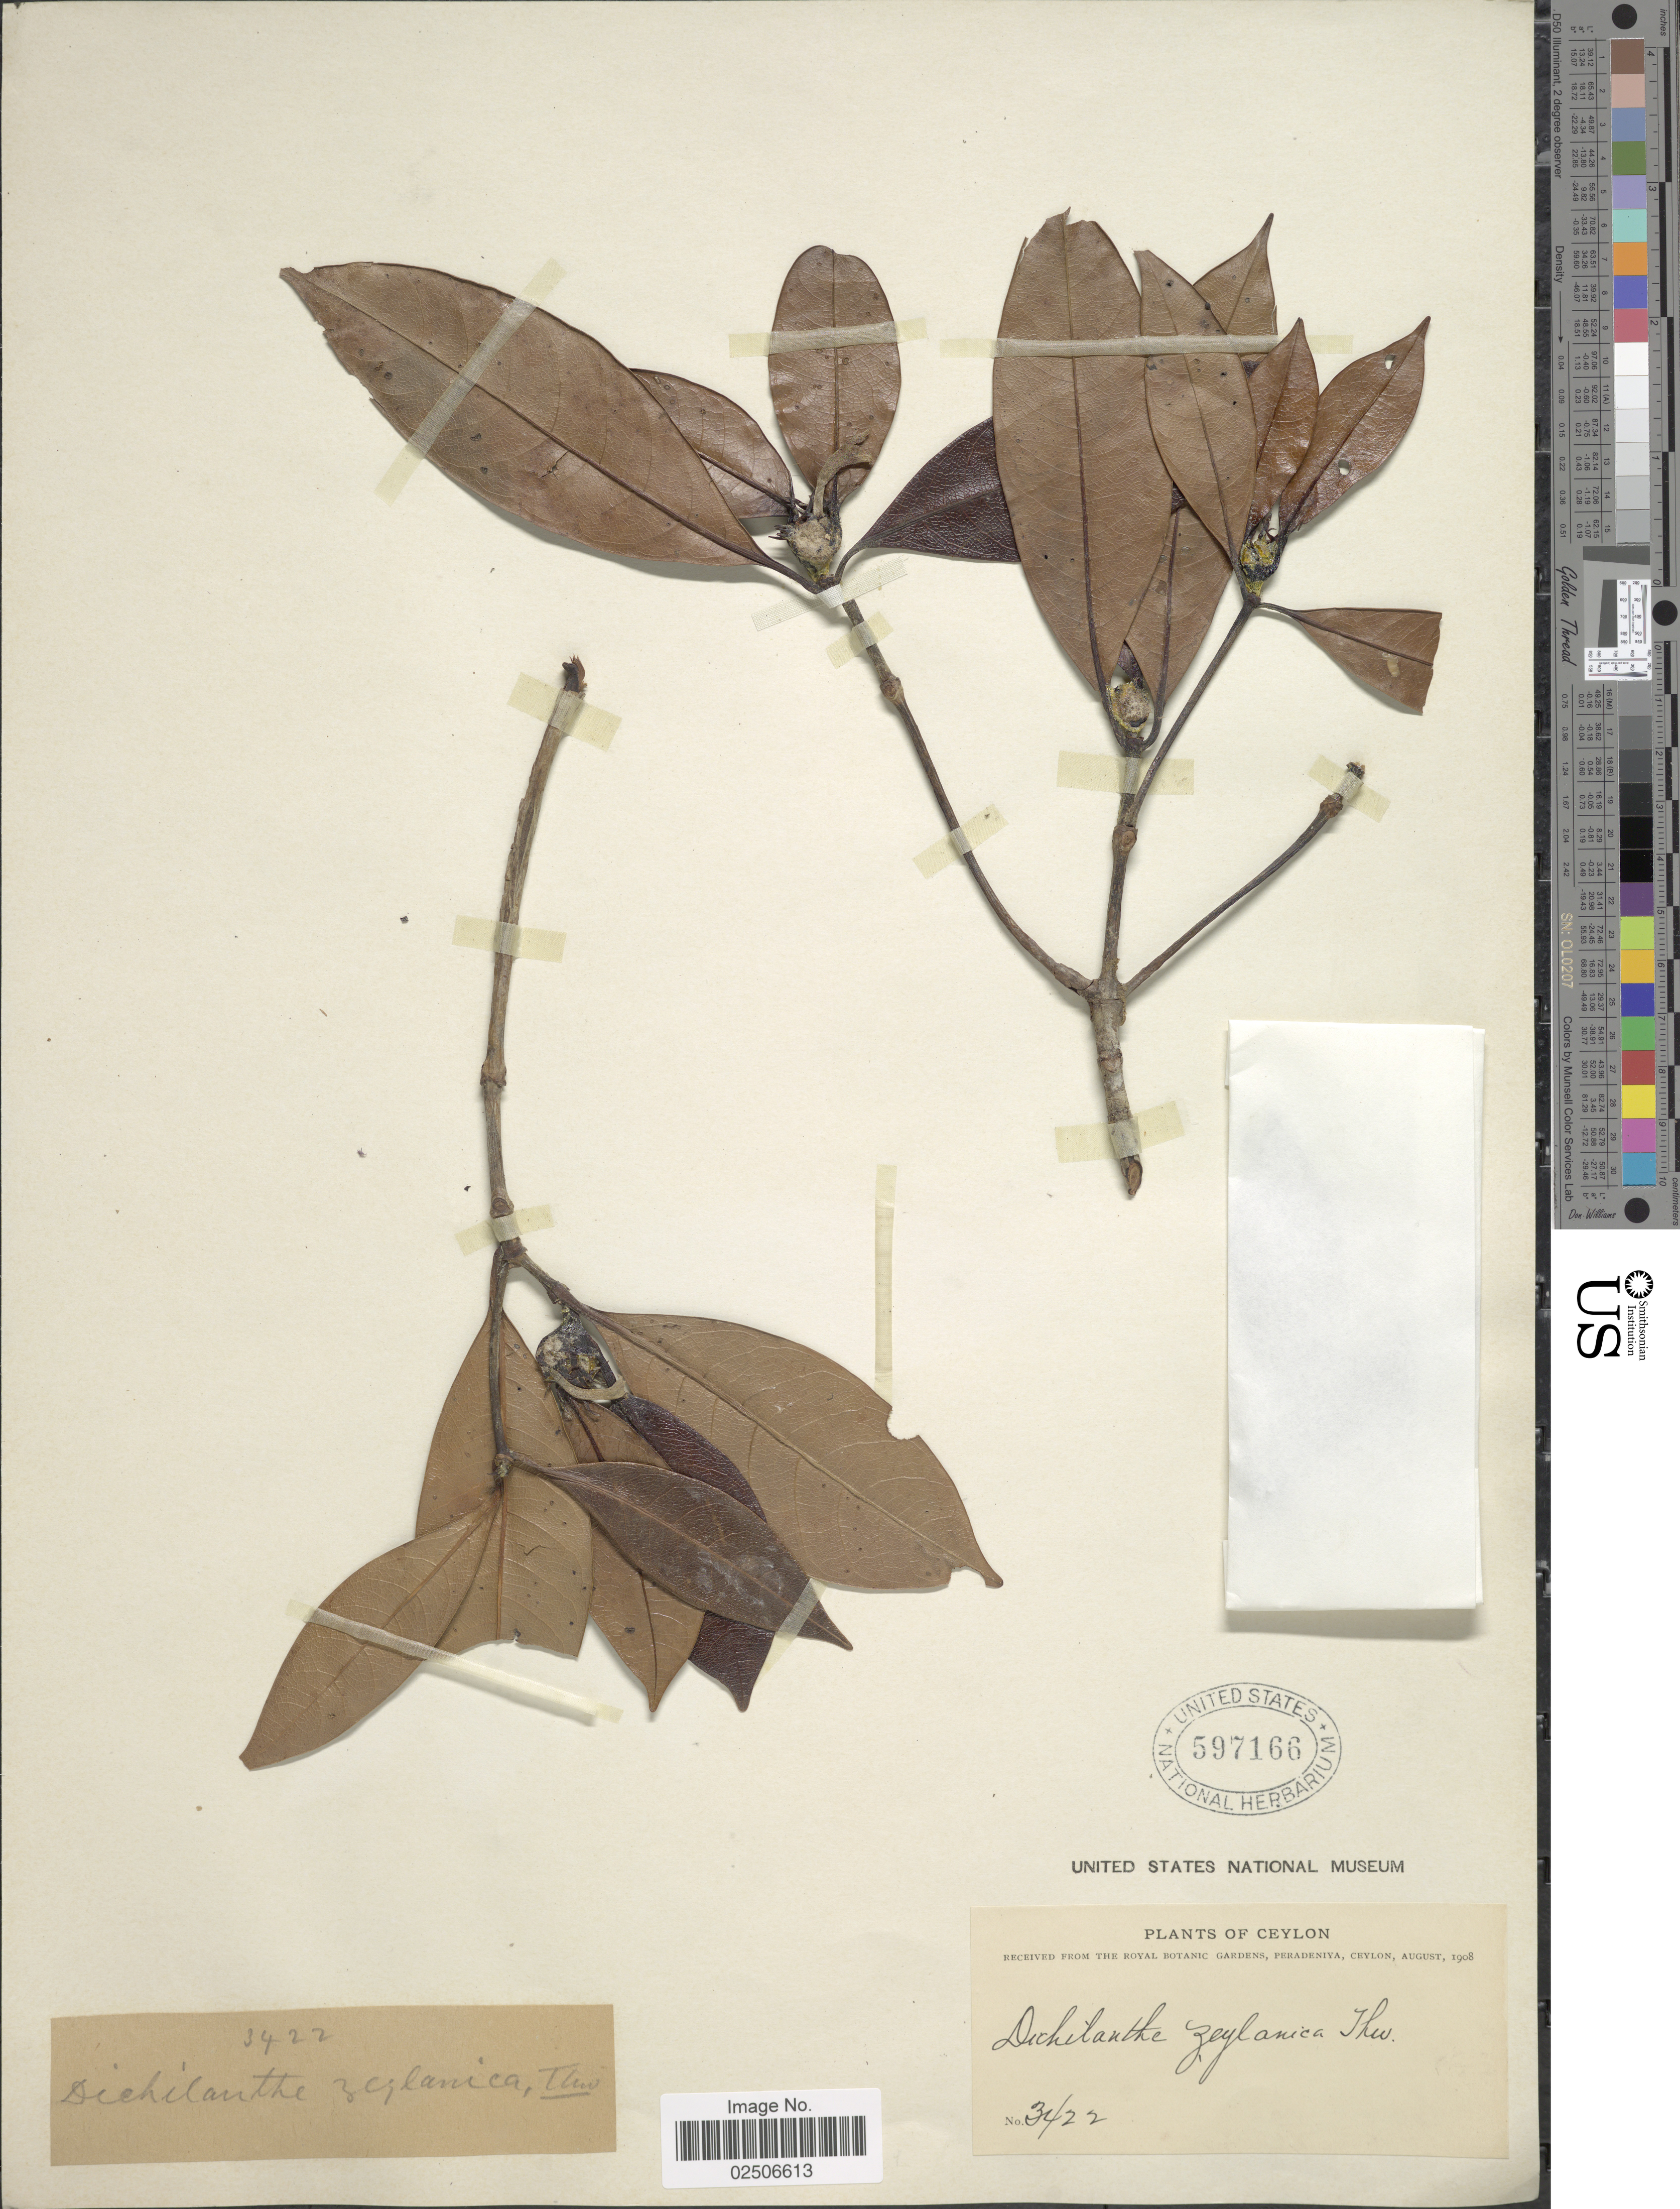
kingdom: Plantae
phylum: Tracheophyta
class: Magnoliopsida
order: Gentianales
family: Rubiaceae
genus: Dichilanthe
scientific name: Dichilanthe zeylanica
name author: Thwaites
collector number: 3422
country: Sri Lanka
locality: Ceylon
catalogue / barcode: US 597166